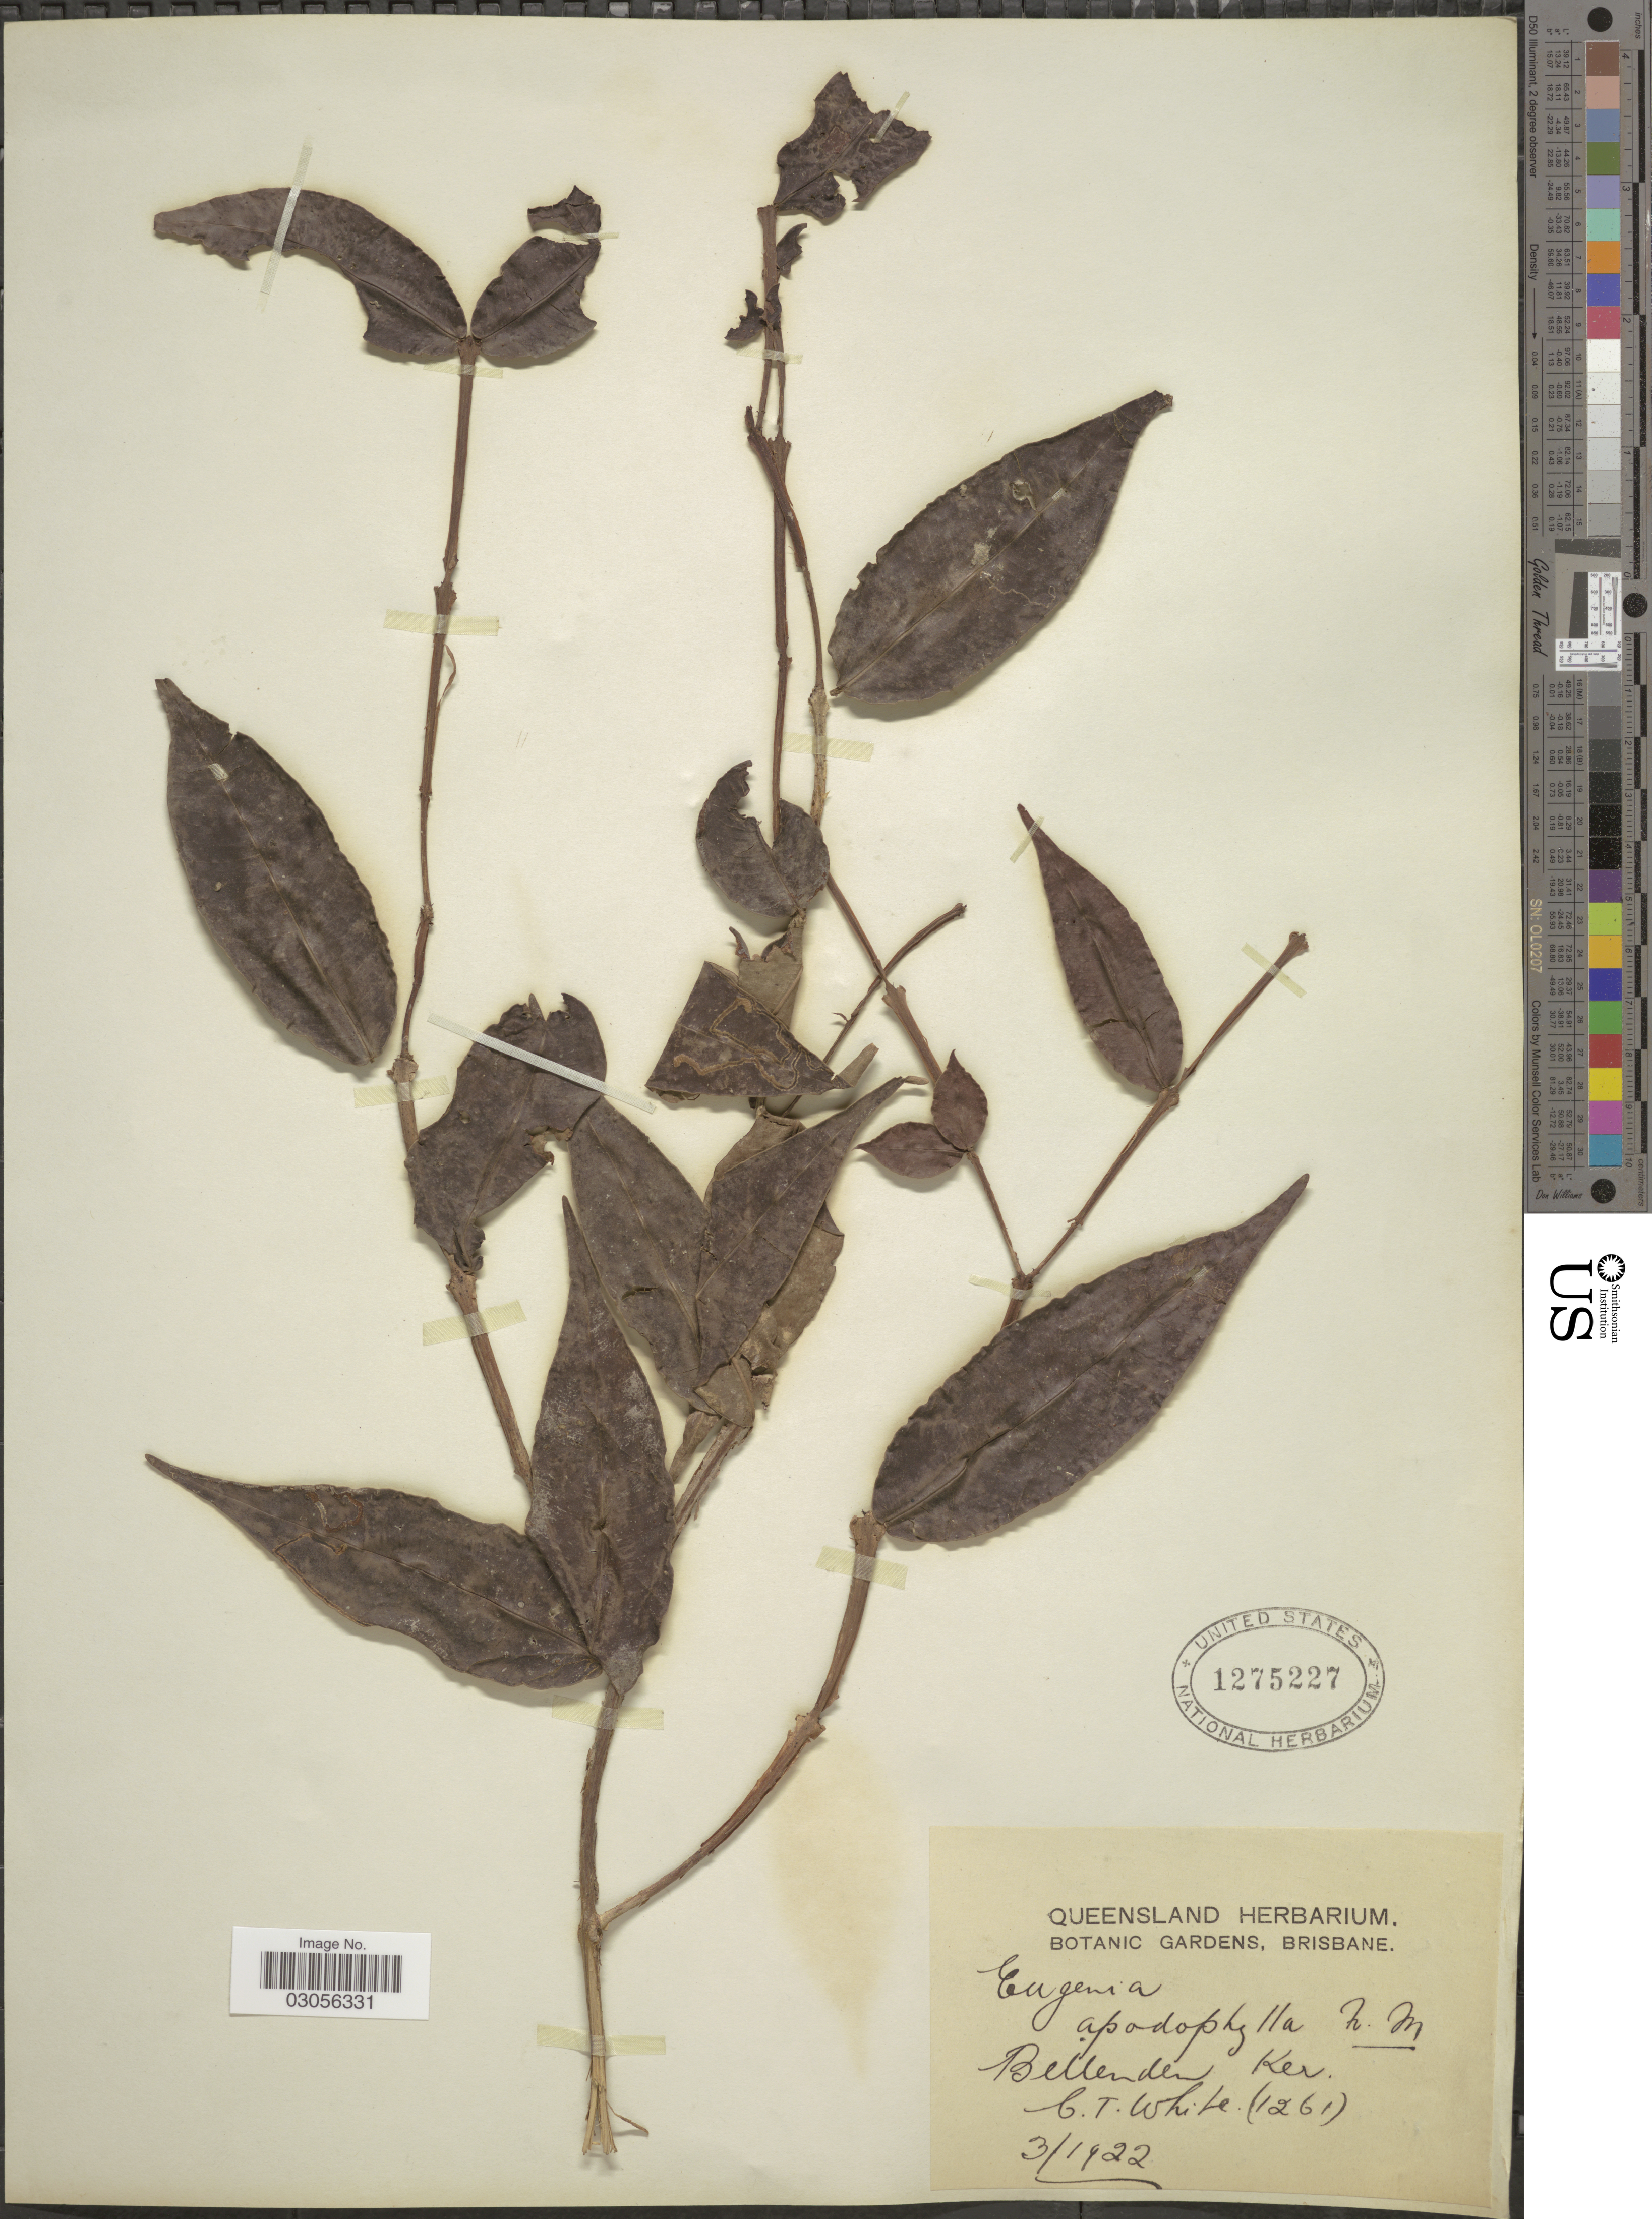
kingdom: Plantae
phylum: Tracheophyta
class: Magnoliopsida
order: Myrtales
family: Myrtaceae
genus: Syzygium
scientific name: Syzygium apodophyllum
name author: (F. Muell.) B. Hyland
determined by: Hyland, B. P. M.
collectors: C. T. White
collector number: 1261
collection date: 1922-03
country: Australia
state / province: Queensland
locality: Bellenden Ker.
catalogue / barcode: US 1275227